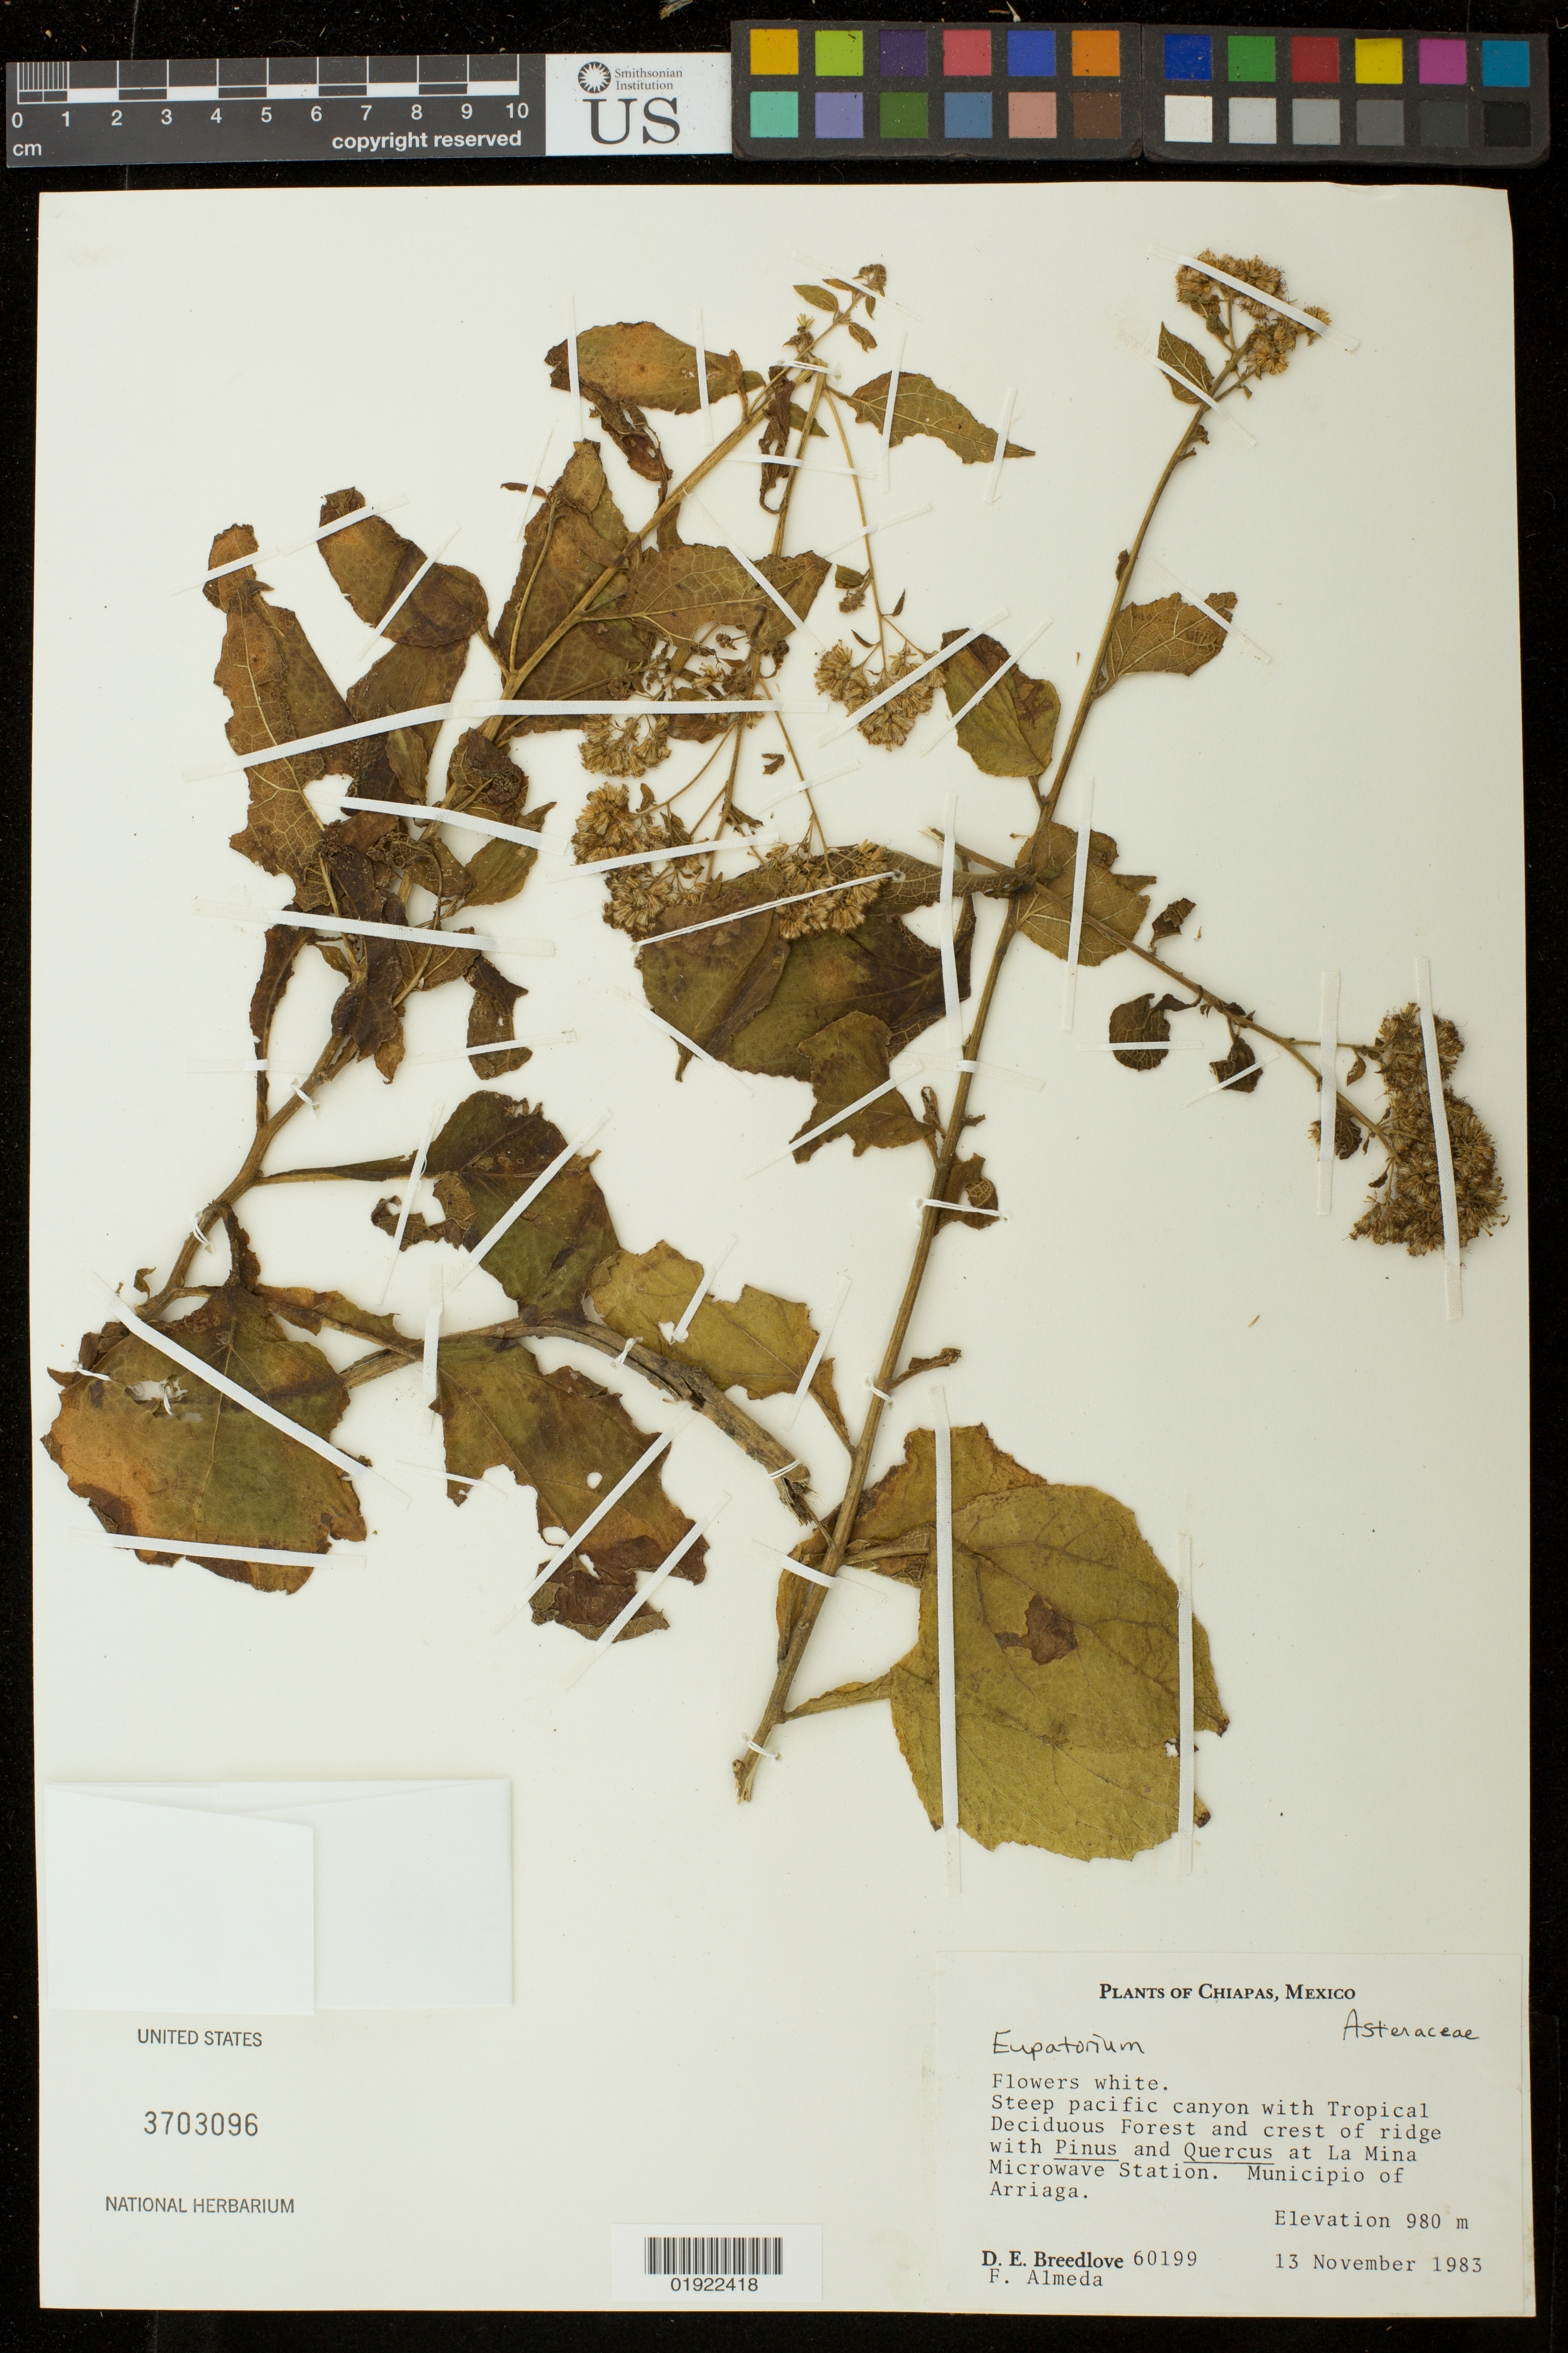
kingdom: Plantae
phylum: Tracheophyta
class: Magnoliopsida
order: Asterales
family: Asteraceae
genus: Eupatorium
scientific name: Eupatorium sp.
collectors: D. E. Breedlove & F. Almeda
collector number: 60199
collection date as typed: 13 November 1983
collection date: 1983-11-13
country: Mexico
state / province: Chiapas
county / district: Arriaga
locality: at La Mina Microwave Station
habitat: steep pacific canyon with Tropical Deciduous Forest and crest of ridge with Pinus and Quercus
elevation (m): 980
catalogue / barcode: US 3703096